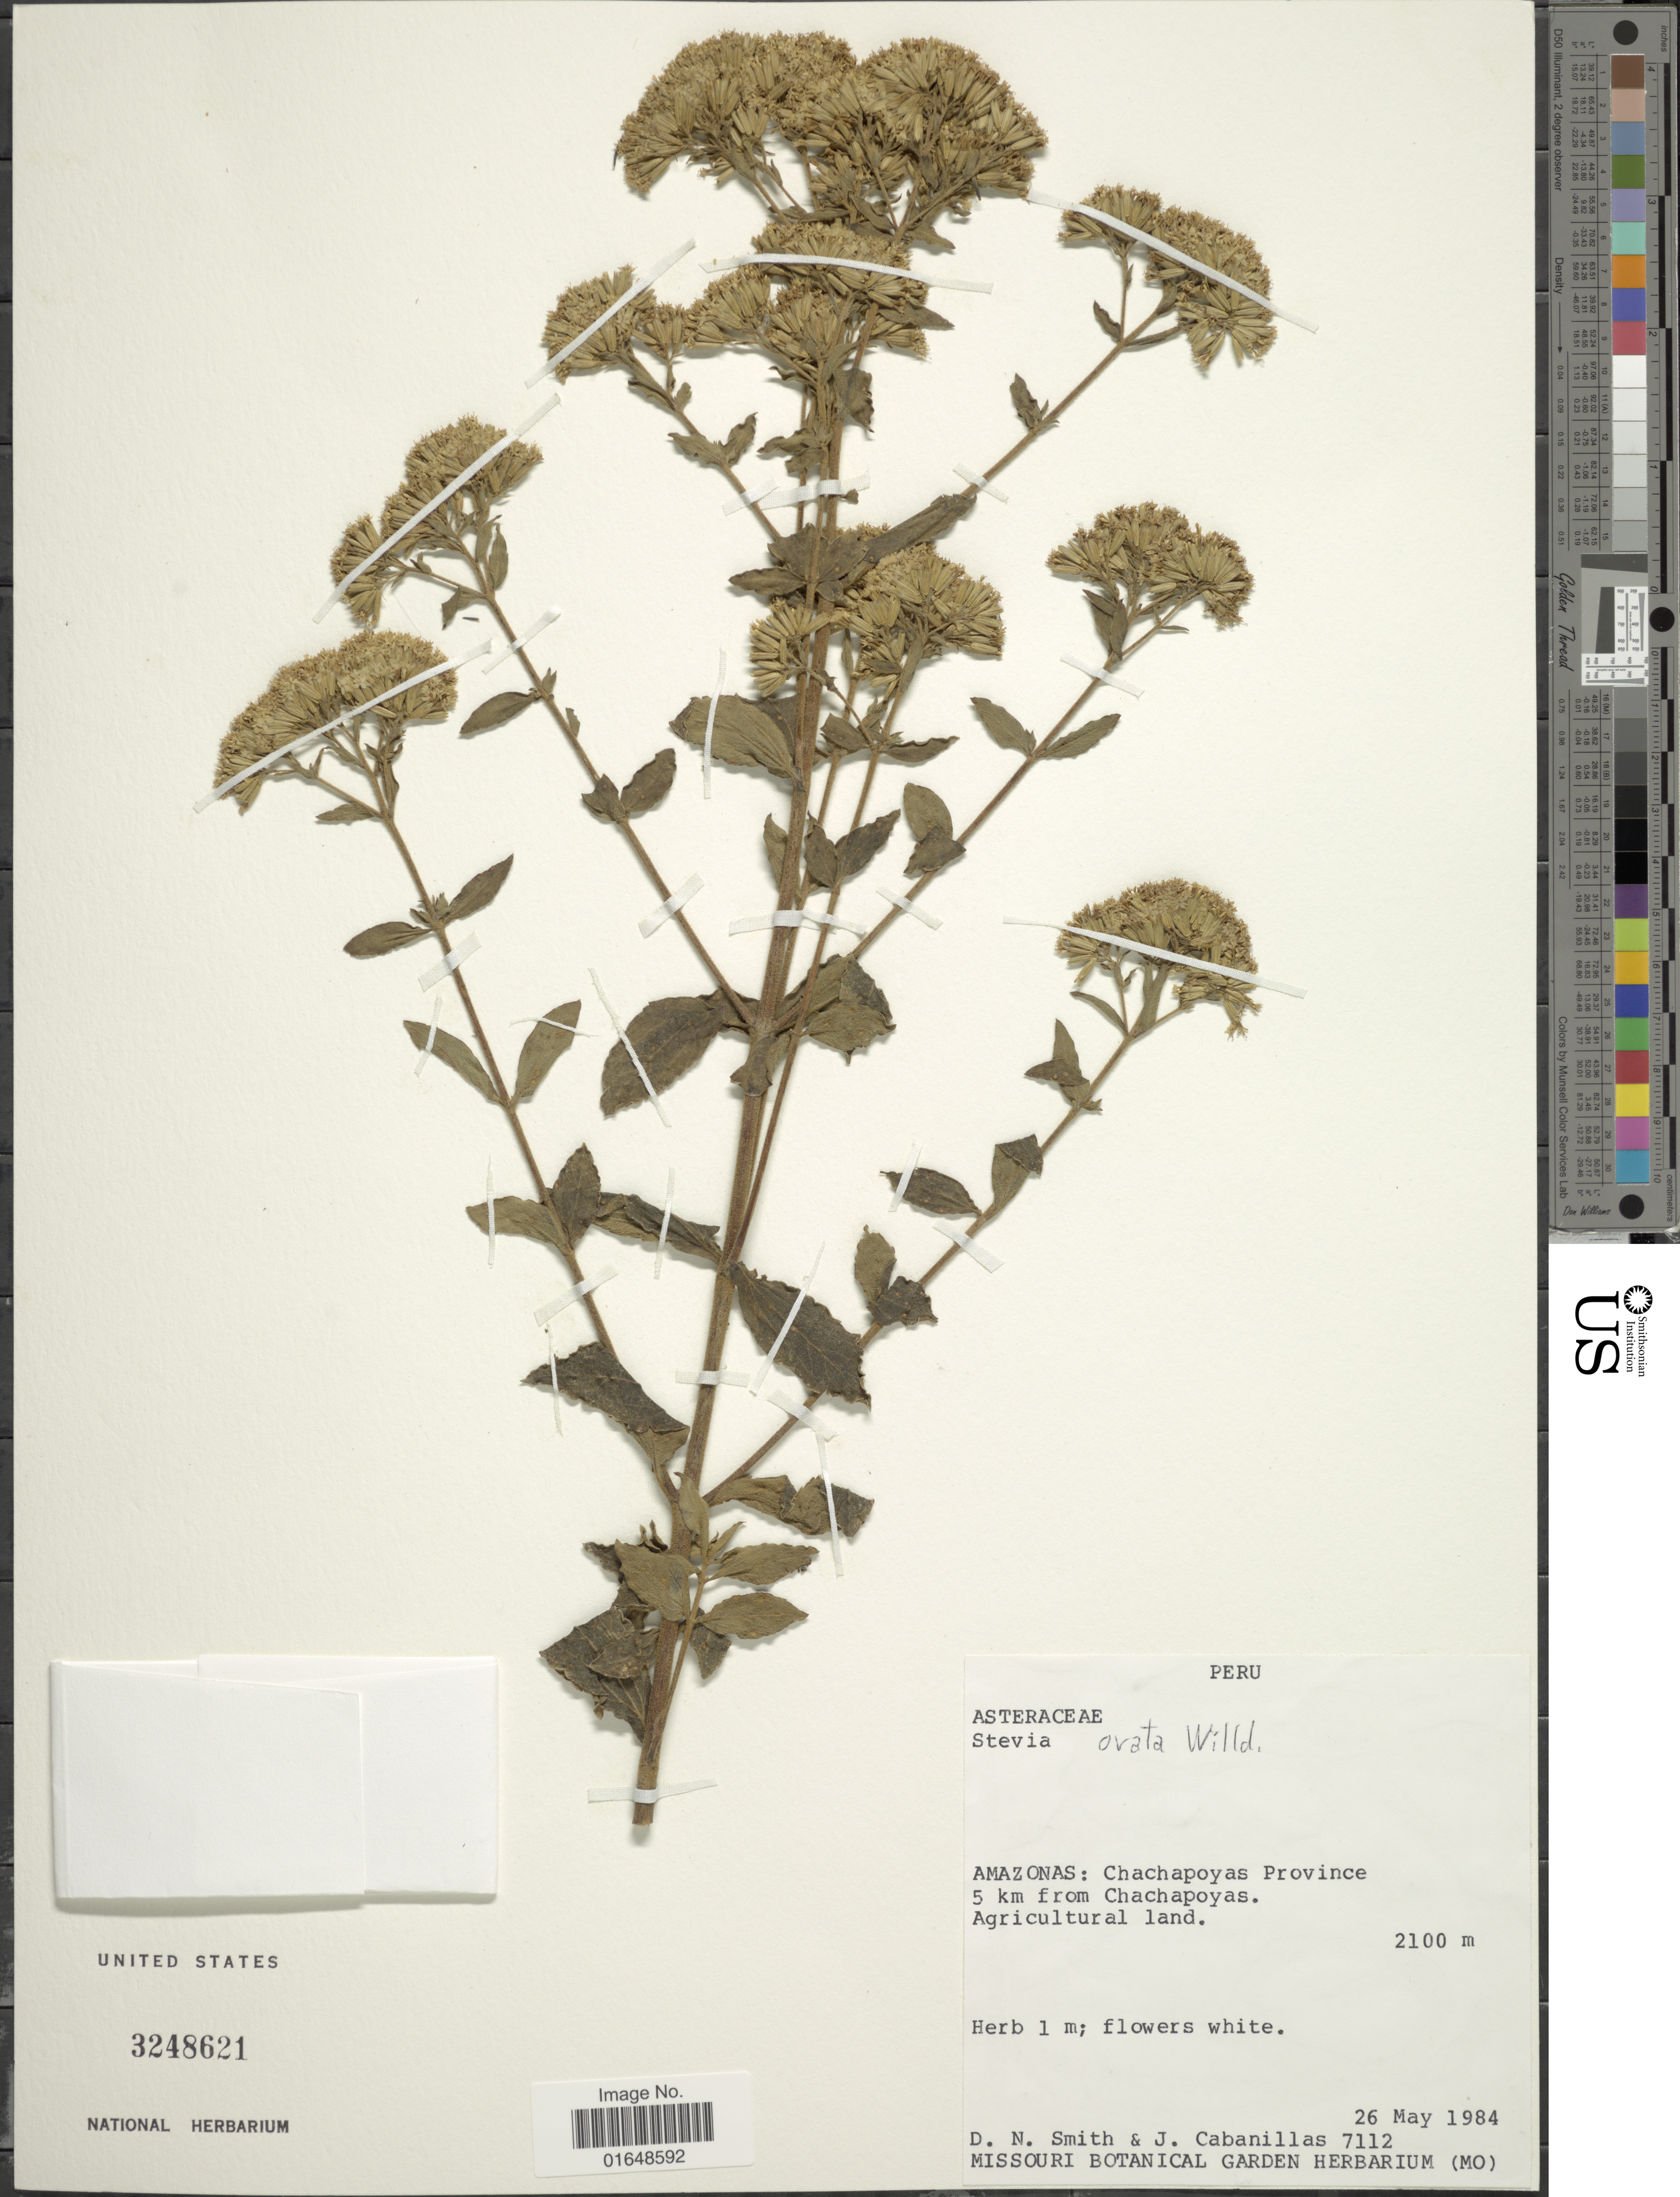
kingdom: Plantae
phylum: Tracheophyta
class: Magnoliopsida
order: Asterales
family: Asteraceae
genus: Stevia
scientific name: Stevia ovata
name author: Willd.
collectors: D. Smith & J. Cabanillas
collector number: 7112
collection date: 1984-05-26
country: Peru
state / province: Amazonas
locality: Amazonas: Chachapoyas Province. 5 km from Chachapoyas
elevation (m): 2100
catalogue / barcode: US 3248621